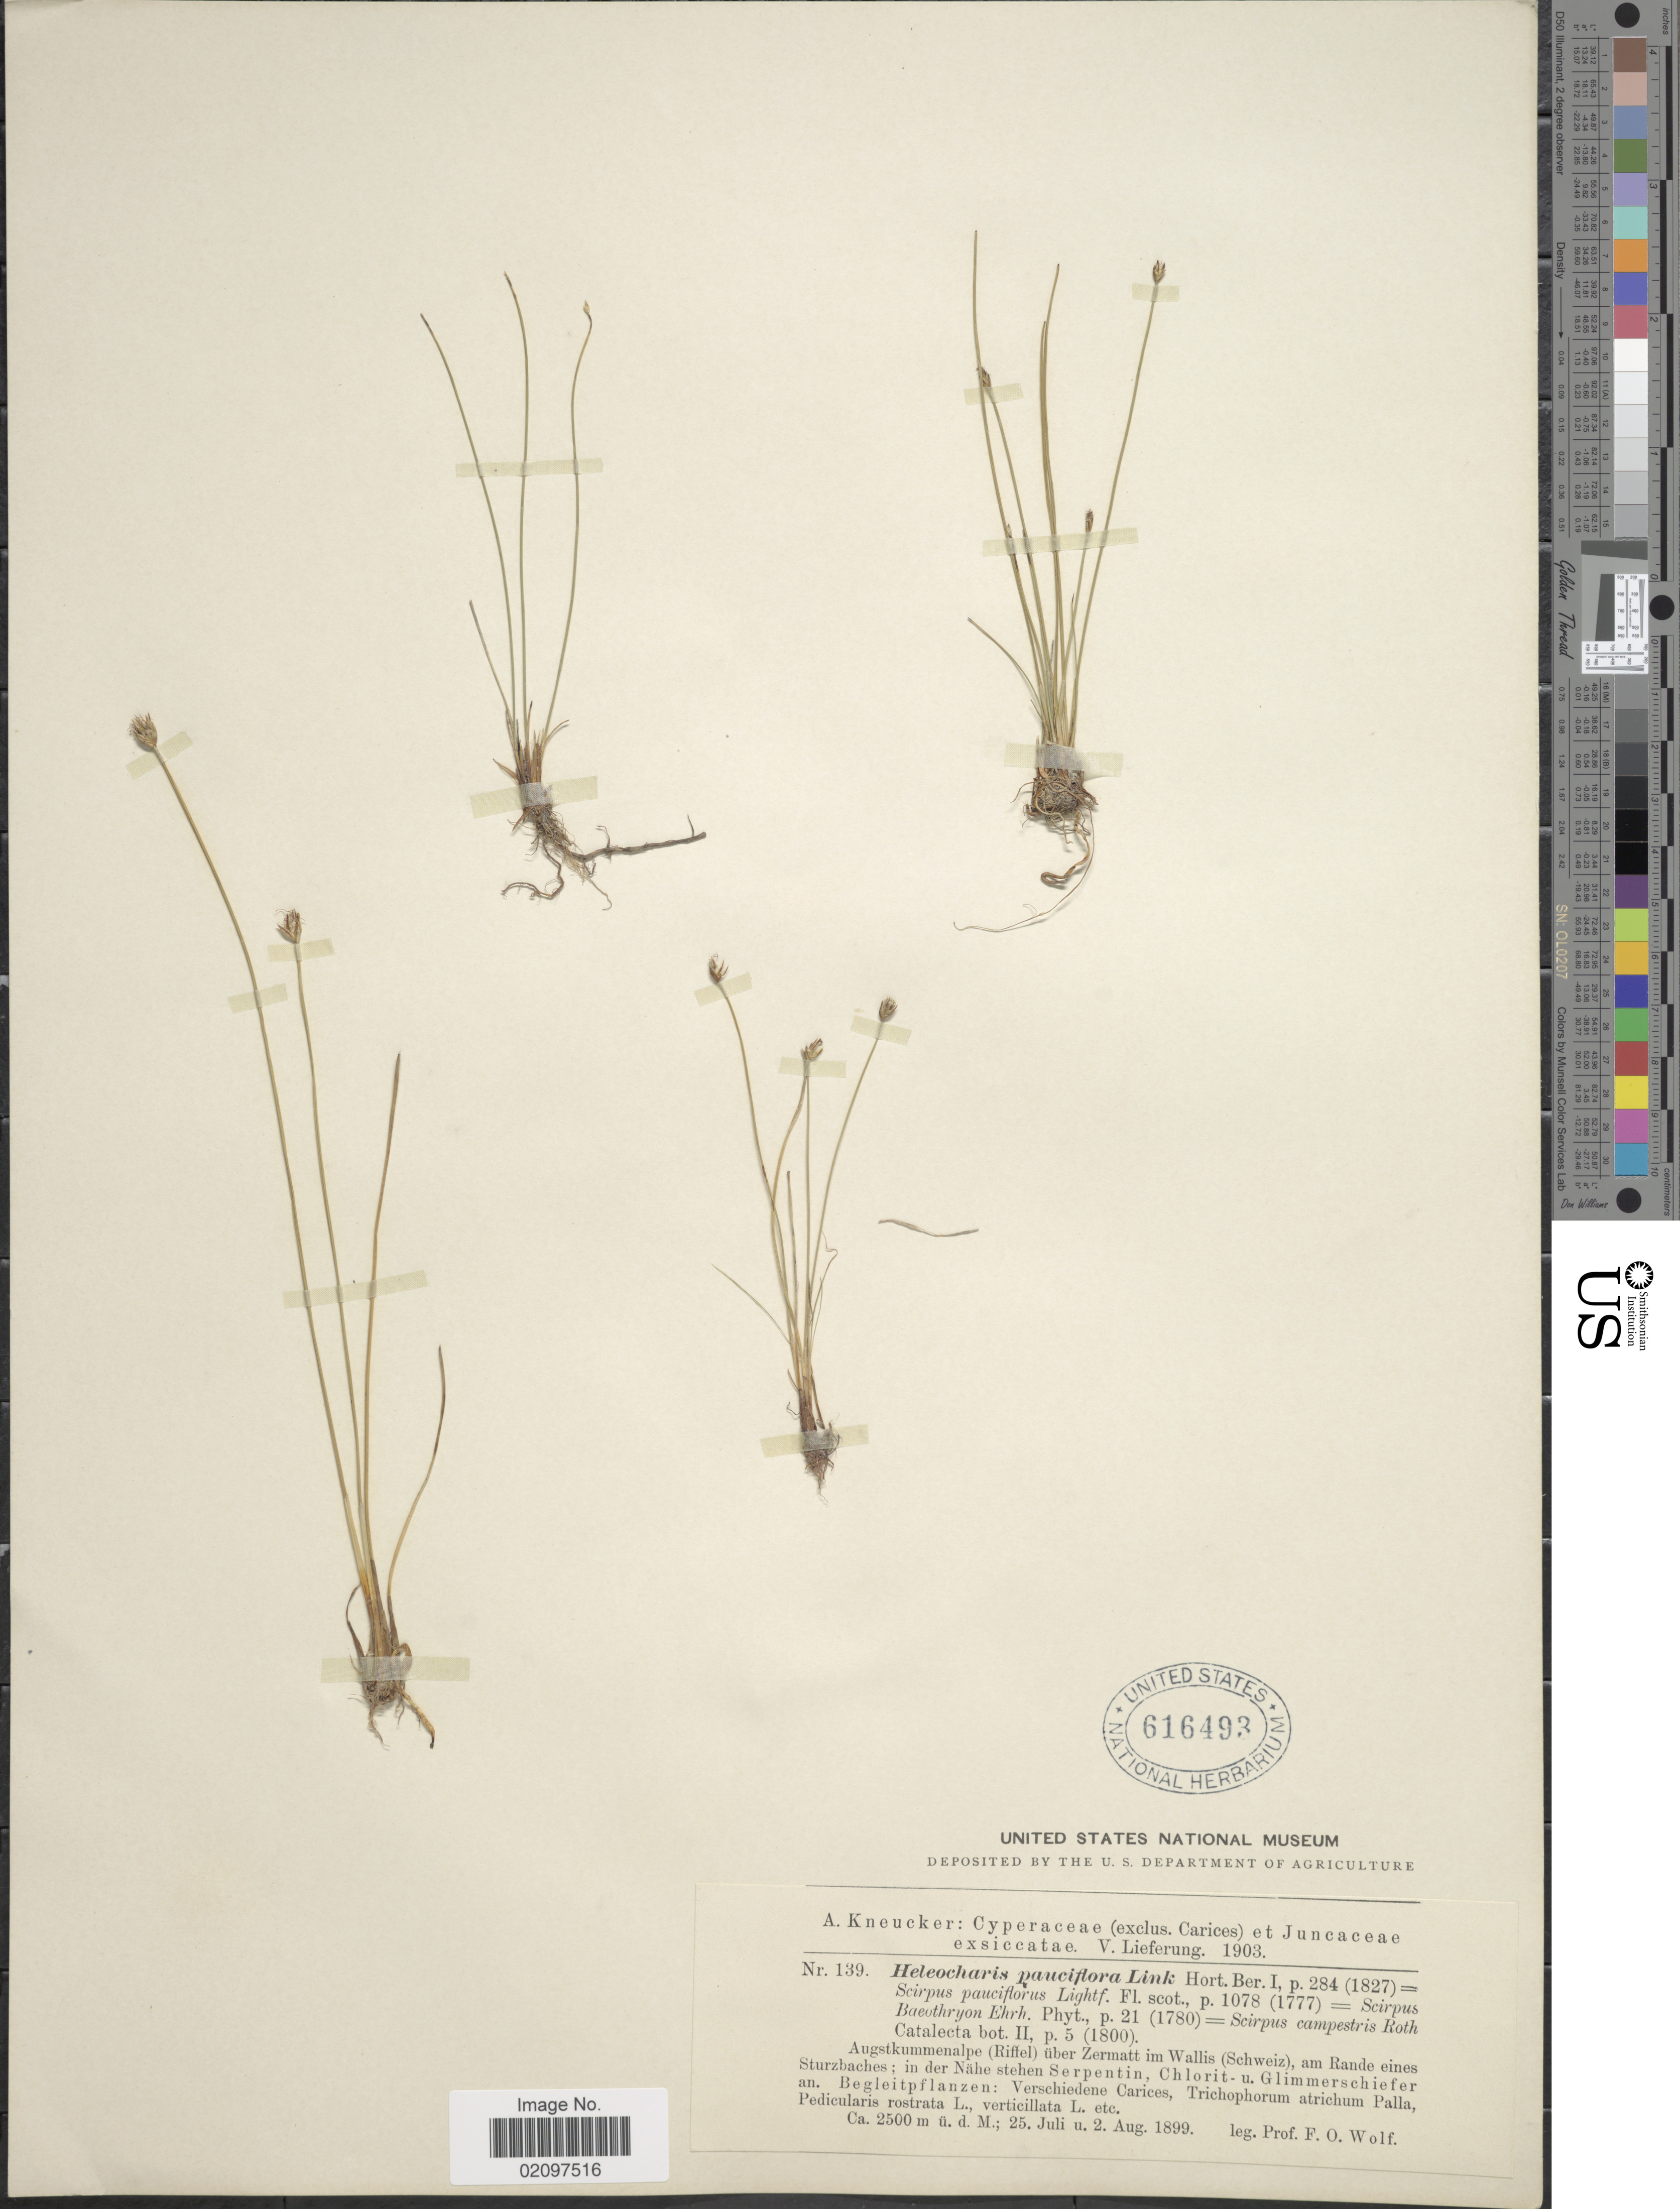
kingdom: Plantae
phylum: Tracheophyta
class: Liliopsida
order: Poales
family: Cyperaceae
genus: Eleocharis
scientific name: Eleocharis quinqueflora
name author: (Hartmann) O. Schwarz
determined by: Strong, Mark T., (BOT), Smithsonian Institution - National Museum of Natural History (UNITED STATES)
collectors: F. Wolf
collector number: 139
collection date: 1899-07-25/1899-08-02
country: Switzerland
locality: Augstkummenalpe (Riffel) über Zermatt im Wallis (Schweiz), am Rande eines Sturzbaches; in der Nähe stehen Serpentin, Chlorit-u. Glimmerschiefer an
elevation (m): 2500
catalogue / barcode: US 616493